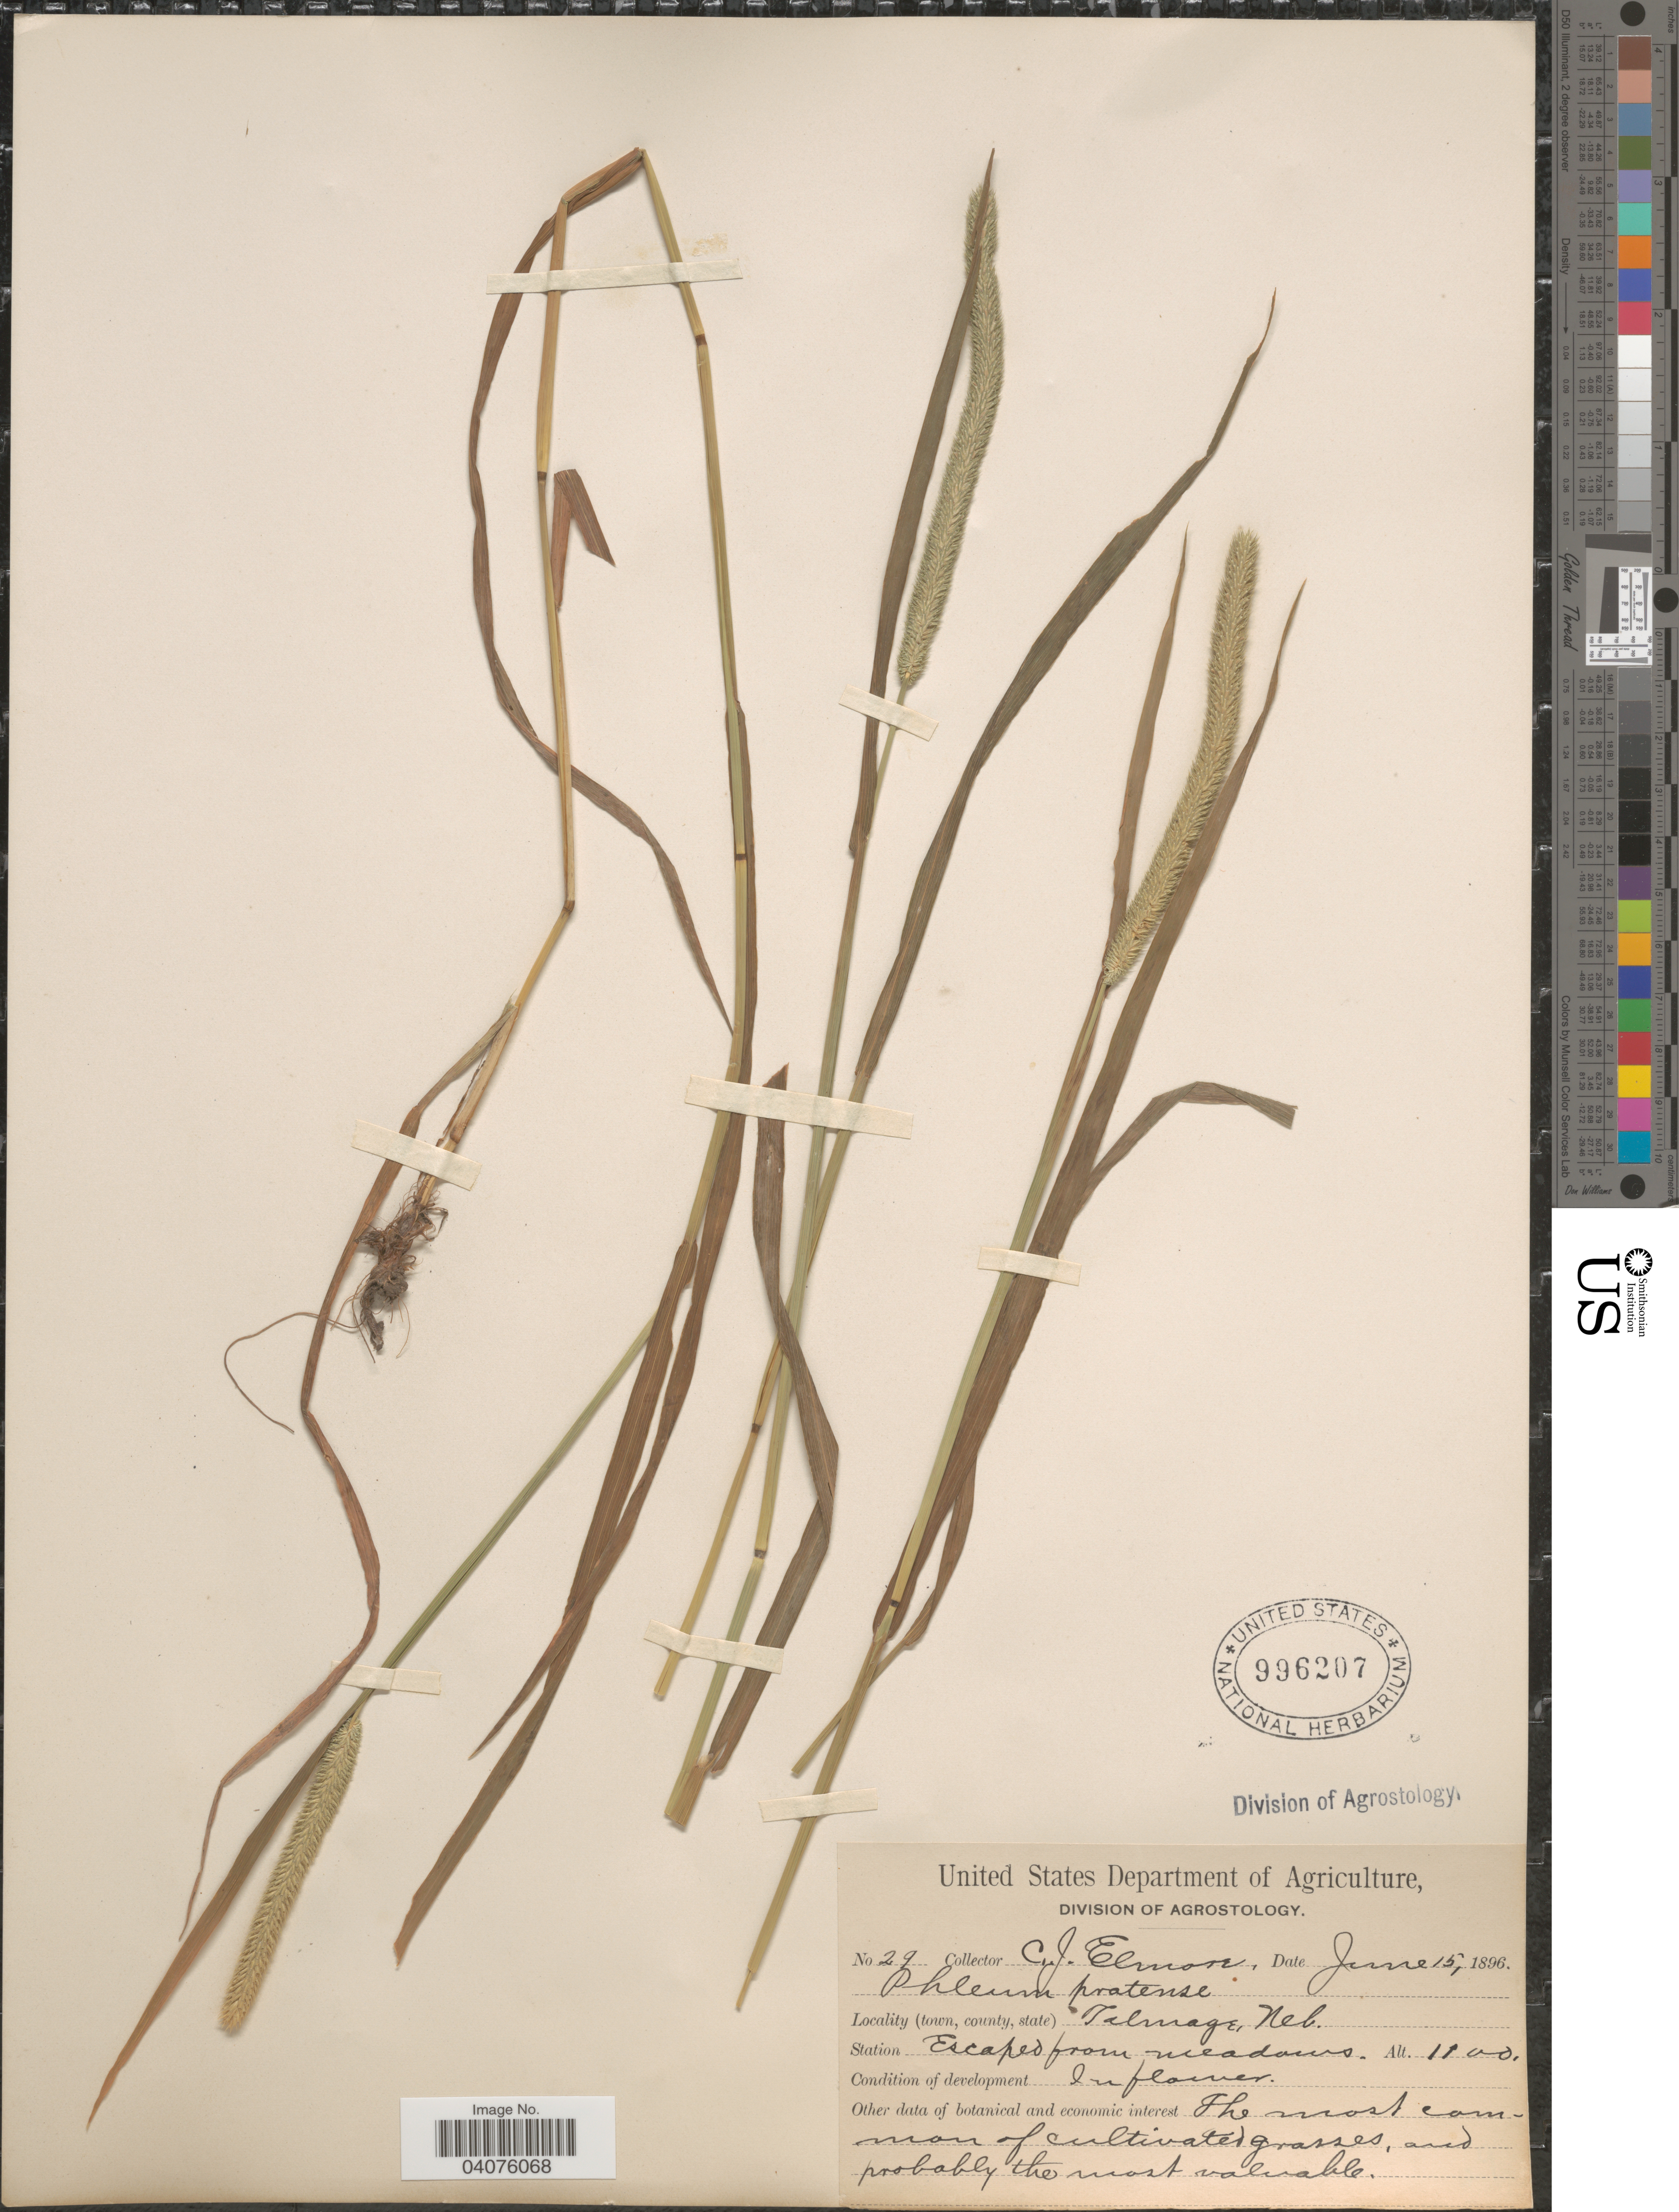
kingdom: Plantae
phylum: Tracheophyta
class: Liliopsida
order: Poales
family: Poaceae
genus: Phleum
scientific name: Phleum pratense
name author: L.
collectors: C. Elmore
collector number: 29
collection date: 1896-06-15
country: United States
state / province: Nebraska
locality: Talmage.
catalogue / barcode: US 996207